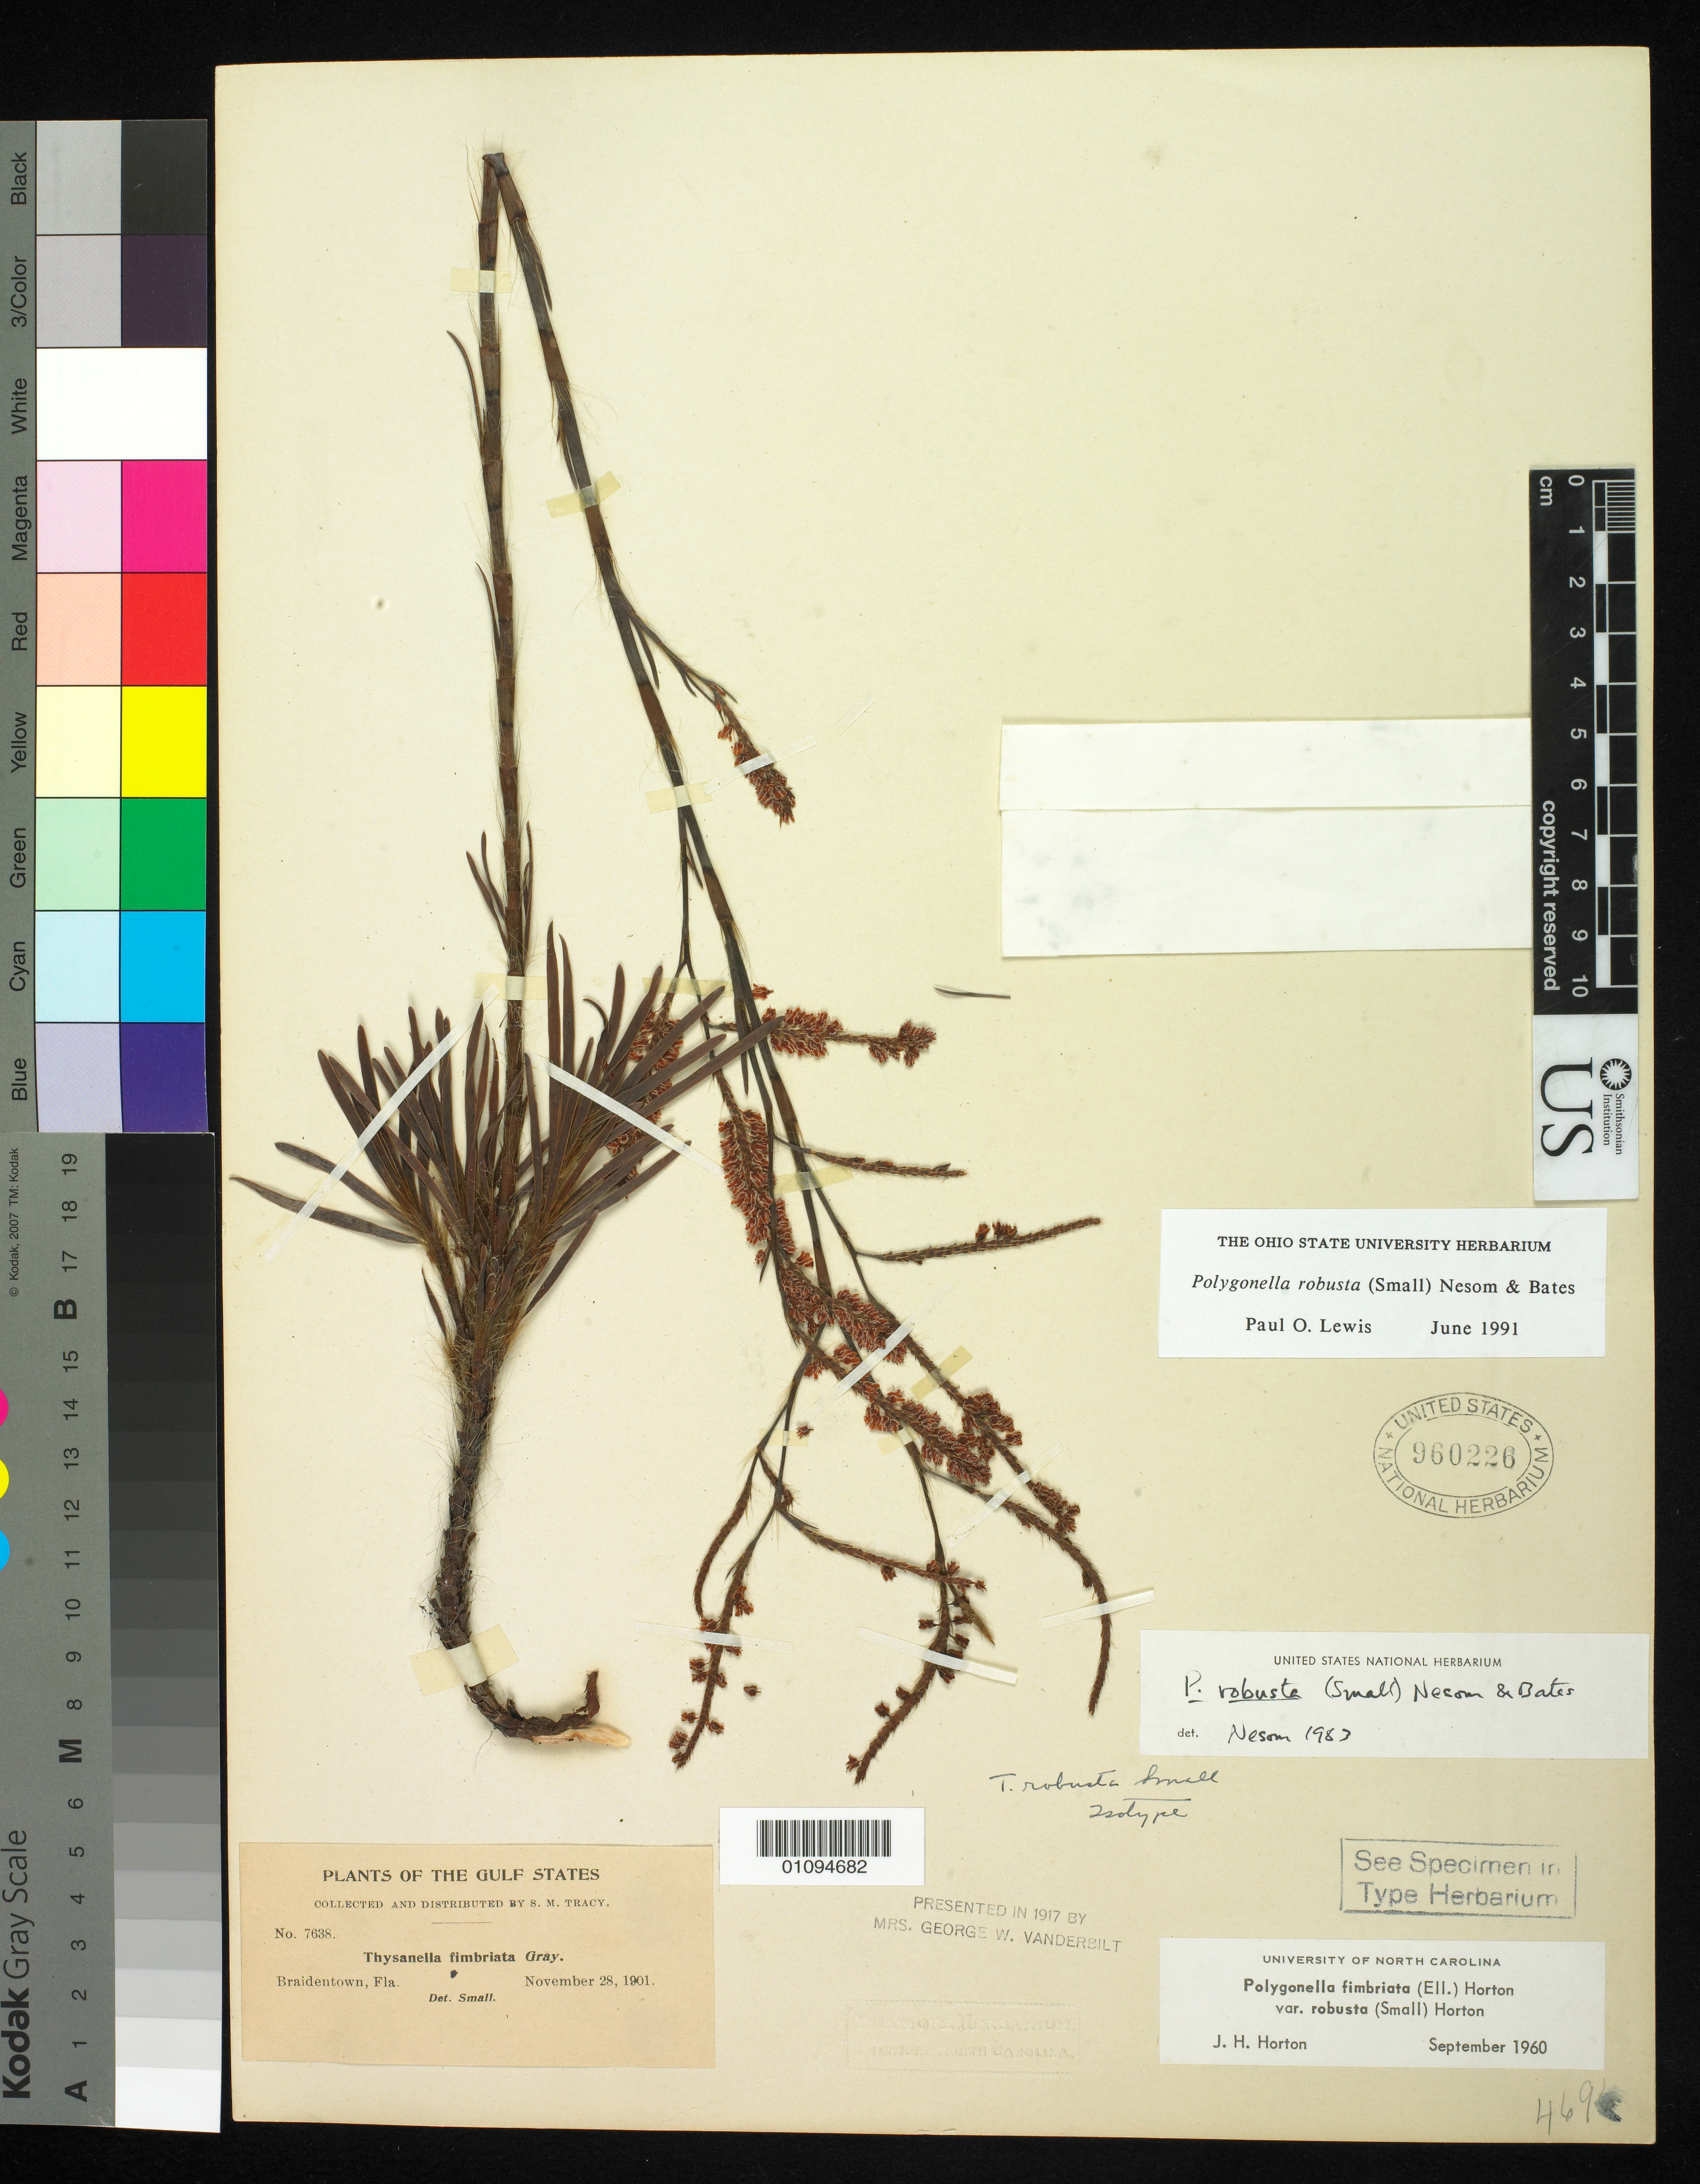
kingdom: Plantae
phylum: Tracheophyta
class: Magnoliopsida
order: Caryophyllales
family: Polygonaceae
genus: Thysanella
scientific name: Thysanella robusta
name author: Small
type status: Isotype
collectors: S. M. Tracy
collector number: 7638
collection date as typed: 28 Nov 1901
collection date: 1901-11-28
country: United States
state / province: Florida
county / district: Manatee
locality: Braidentown.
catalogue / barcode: US 960226